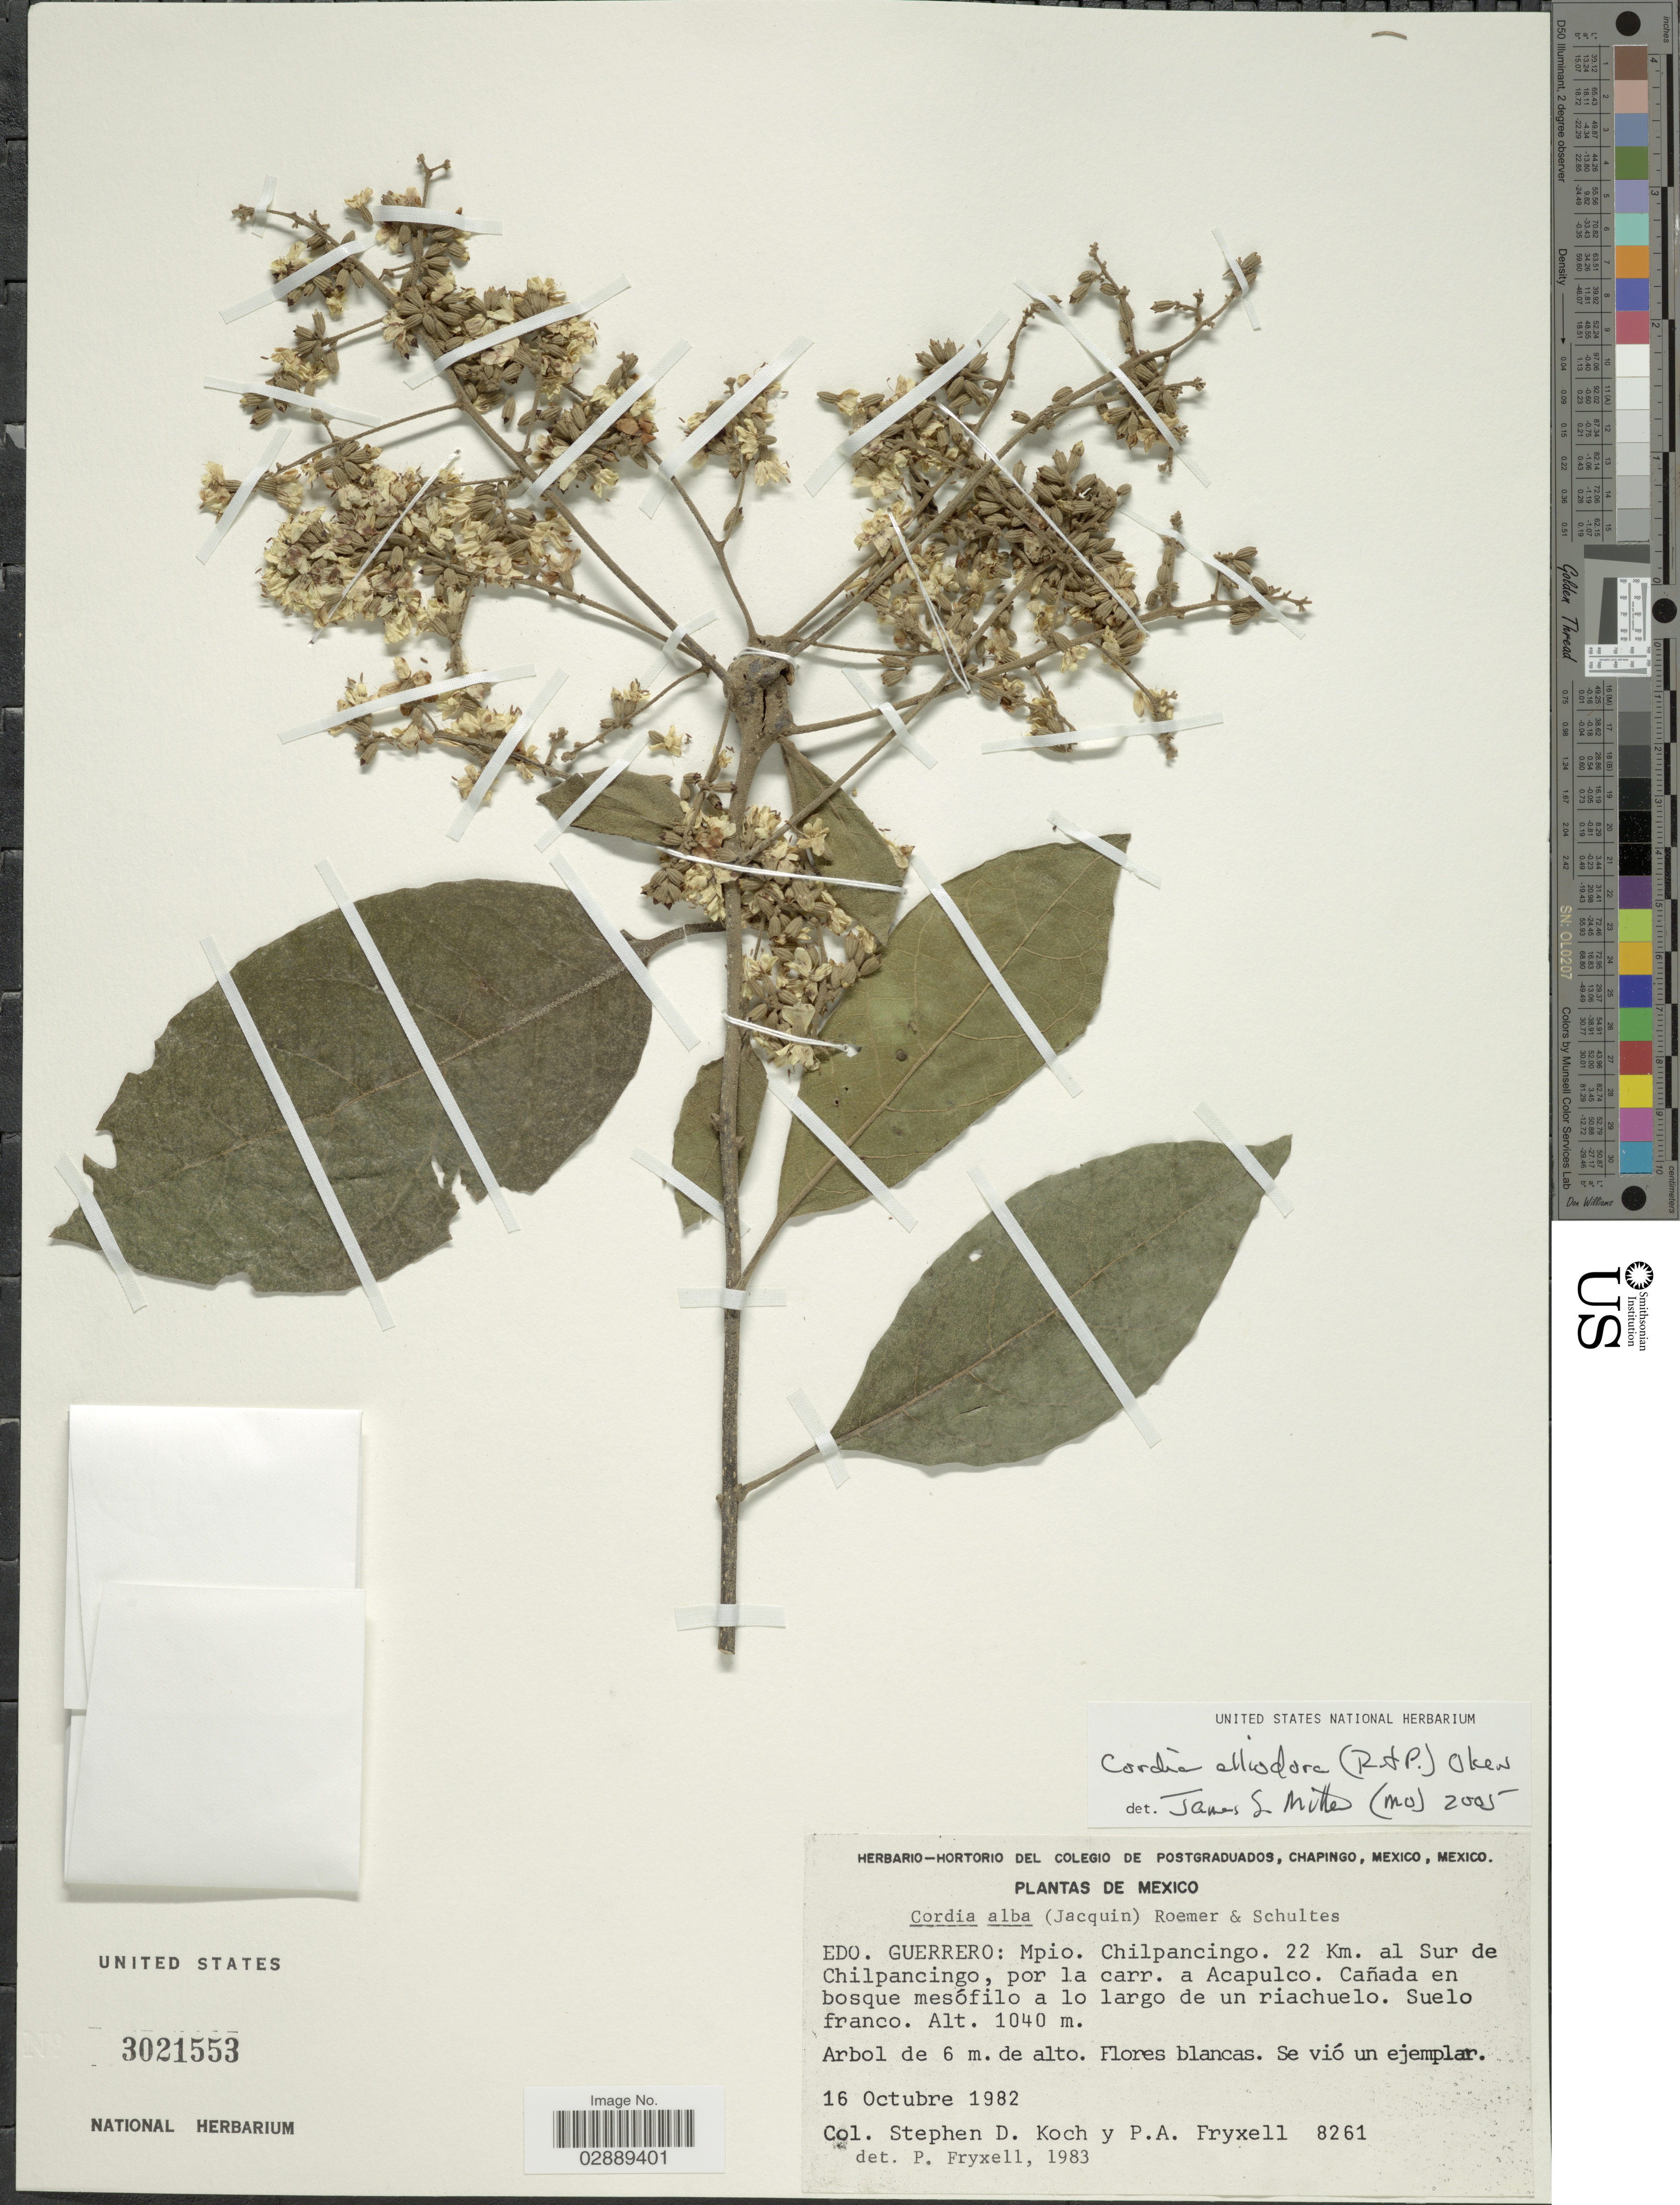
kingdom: Plantae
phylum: Tracheophyta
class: Magnoliopsida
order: Boraginales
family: Cordiaceae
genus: Cordia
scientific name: Cordia alliodora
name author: (Ruiz & Pav.) Oken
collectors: S. D. Koch & P. A. Fryxell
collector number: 8261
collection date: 1982-10-16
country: Mexico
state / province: Guerrero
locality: Edo. Guerrero: Mpio. Chilpancingo. 22 Km. al Sur de Chilpancingo, por la carr. a Acapulco.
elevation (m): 1040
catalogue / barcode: US 3021553